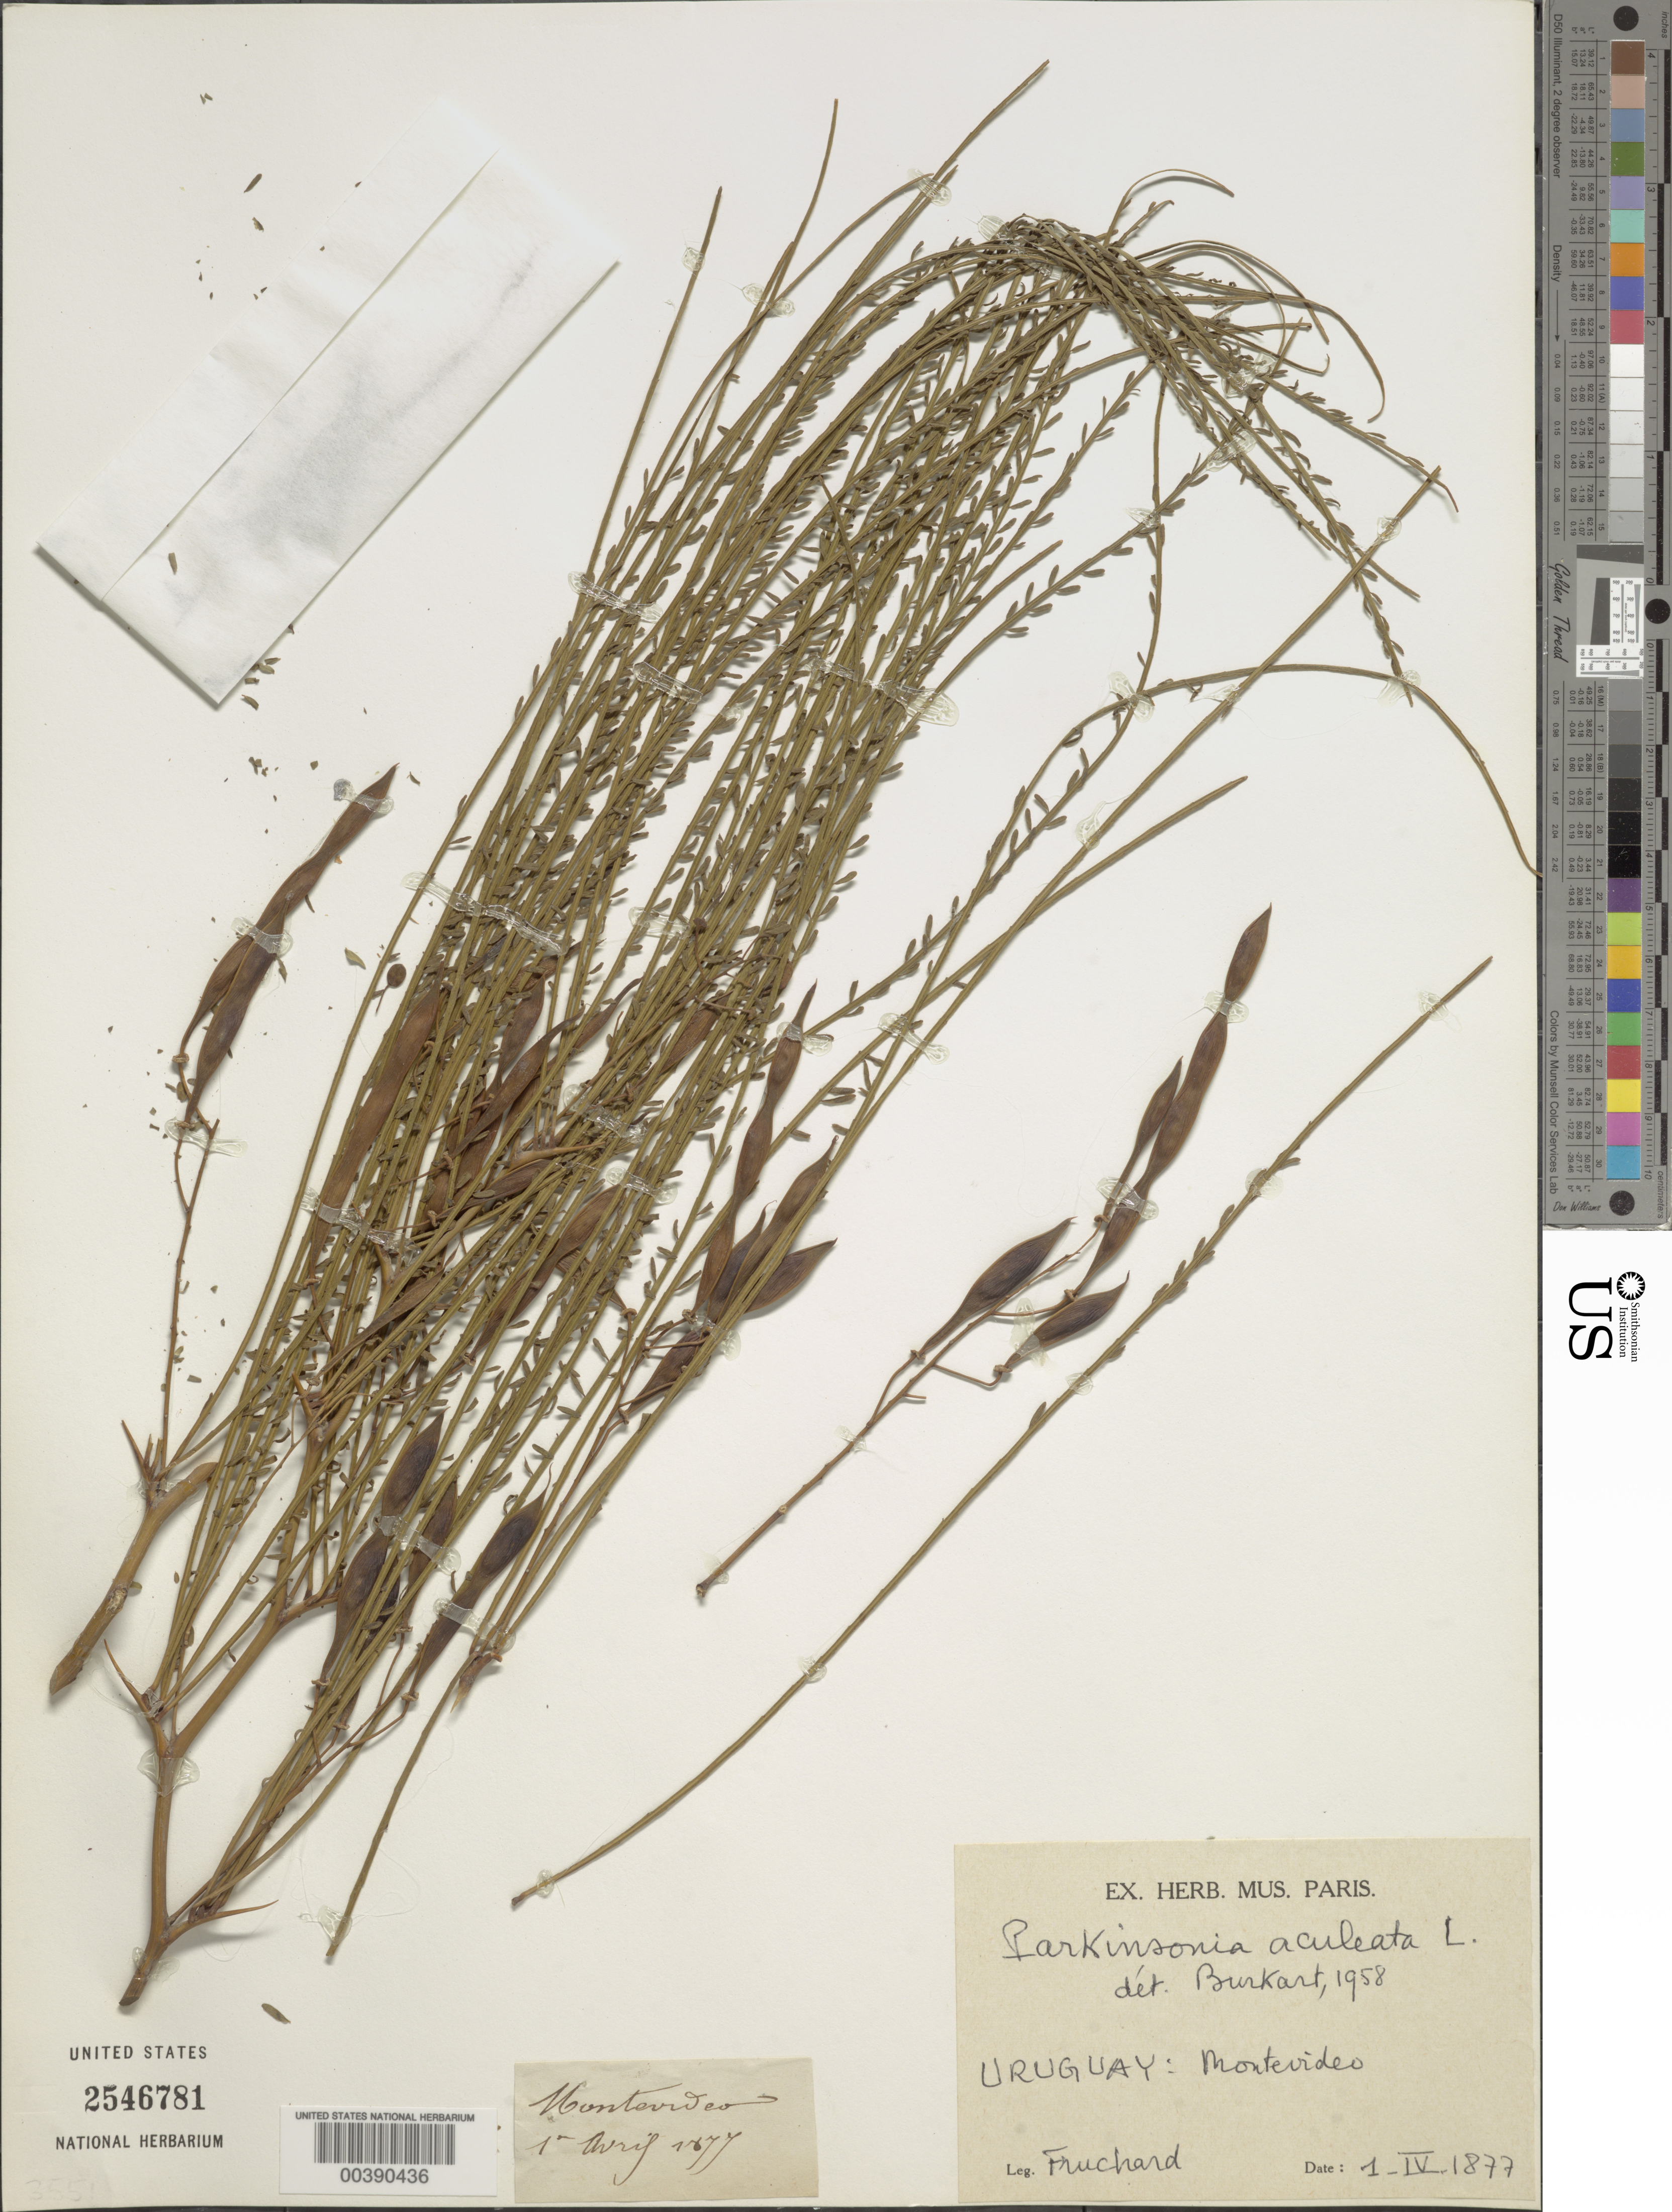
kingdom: Plantae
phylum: Tracheophyta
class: Magnoliopsida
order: Fabales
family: Fabaceae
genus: Parkinsonia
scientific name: Parkinsonia aculeata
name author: L.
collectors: -. Fruchard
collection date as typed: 01 Apr 1877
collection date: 1877-04-01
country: Uruguay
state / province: Montevideo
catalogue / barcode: US 2546781